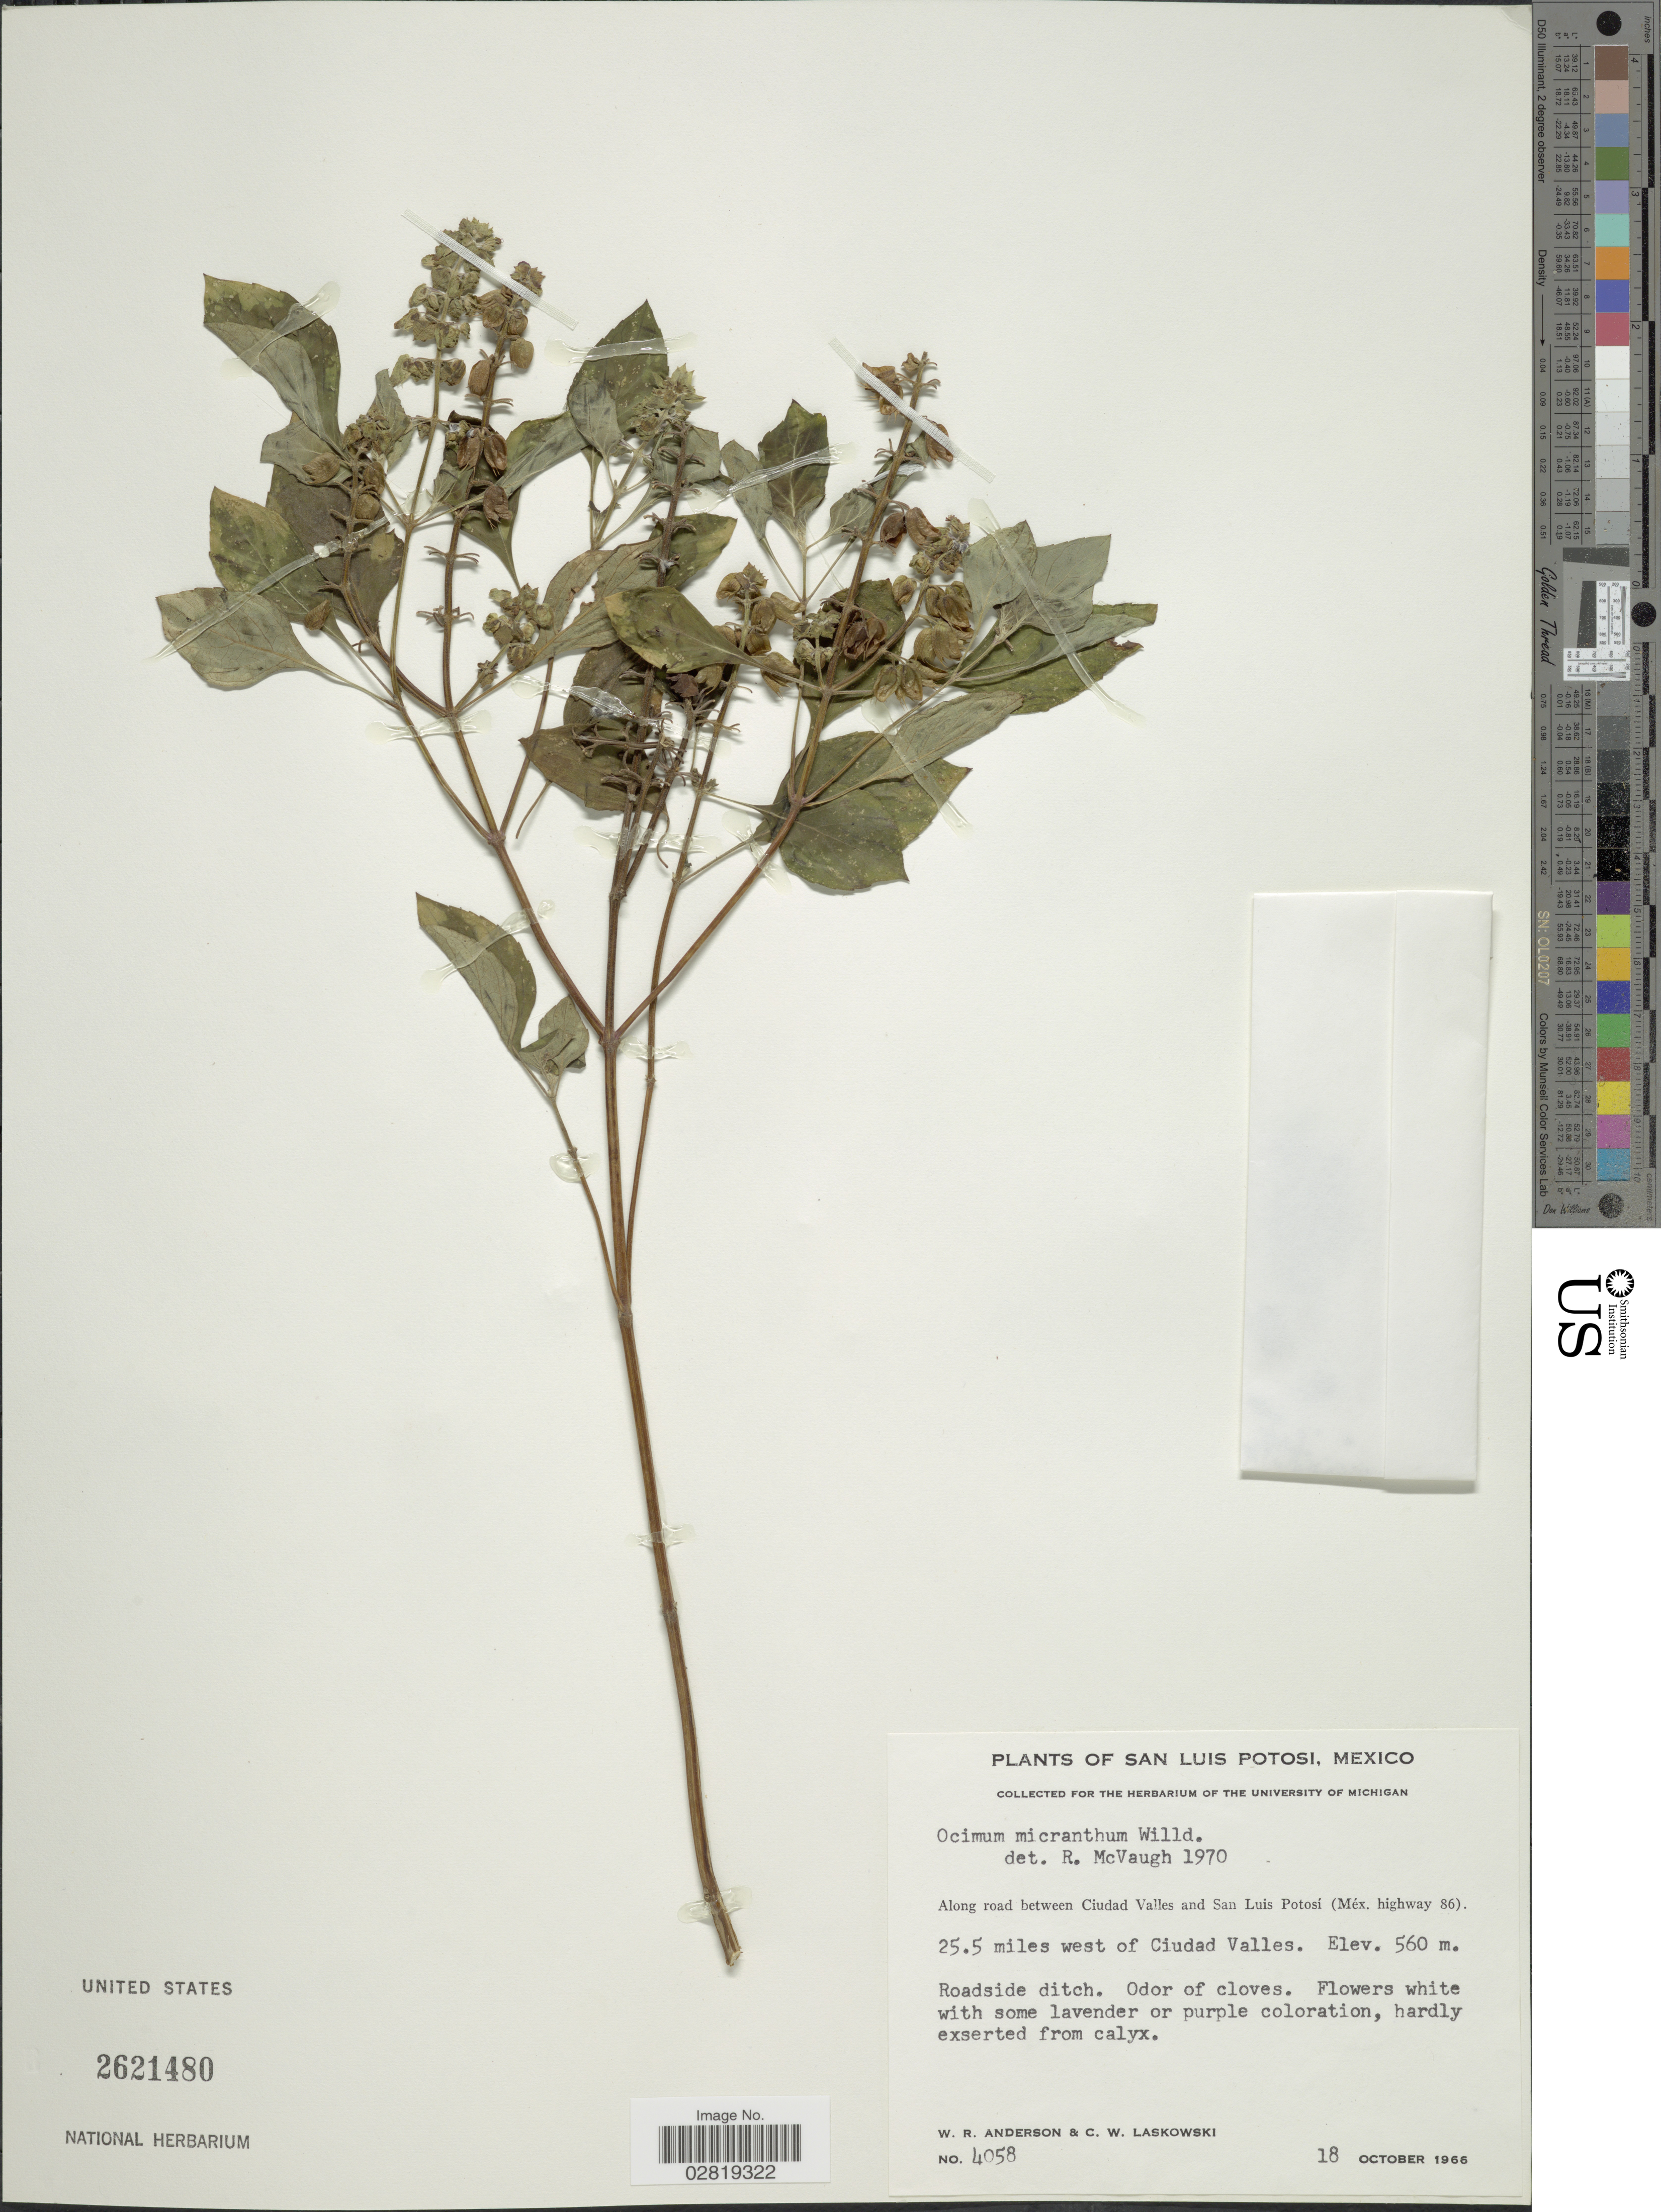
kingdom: Plantae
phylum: Tracheophyta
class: Magnoliopsida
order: Lamiales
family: Lamiaceae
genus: Ocimum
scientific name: Ocimum campechianum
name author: Mill.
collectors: W. Anderson & C. Laskowski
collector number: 4058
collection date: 1966-10-18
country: Mexico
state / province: San Luis Potosí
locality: Along road between Ciudad Valles and San Luis Potosi (Méx. highway 86). 25.5 miles west of Ciudad Valles.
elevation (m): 560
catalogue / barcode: US 2621480